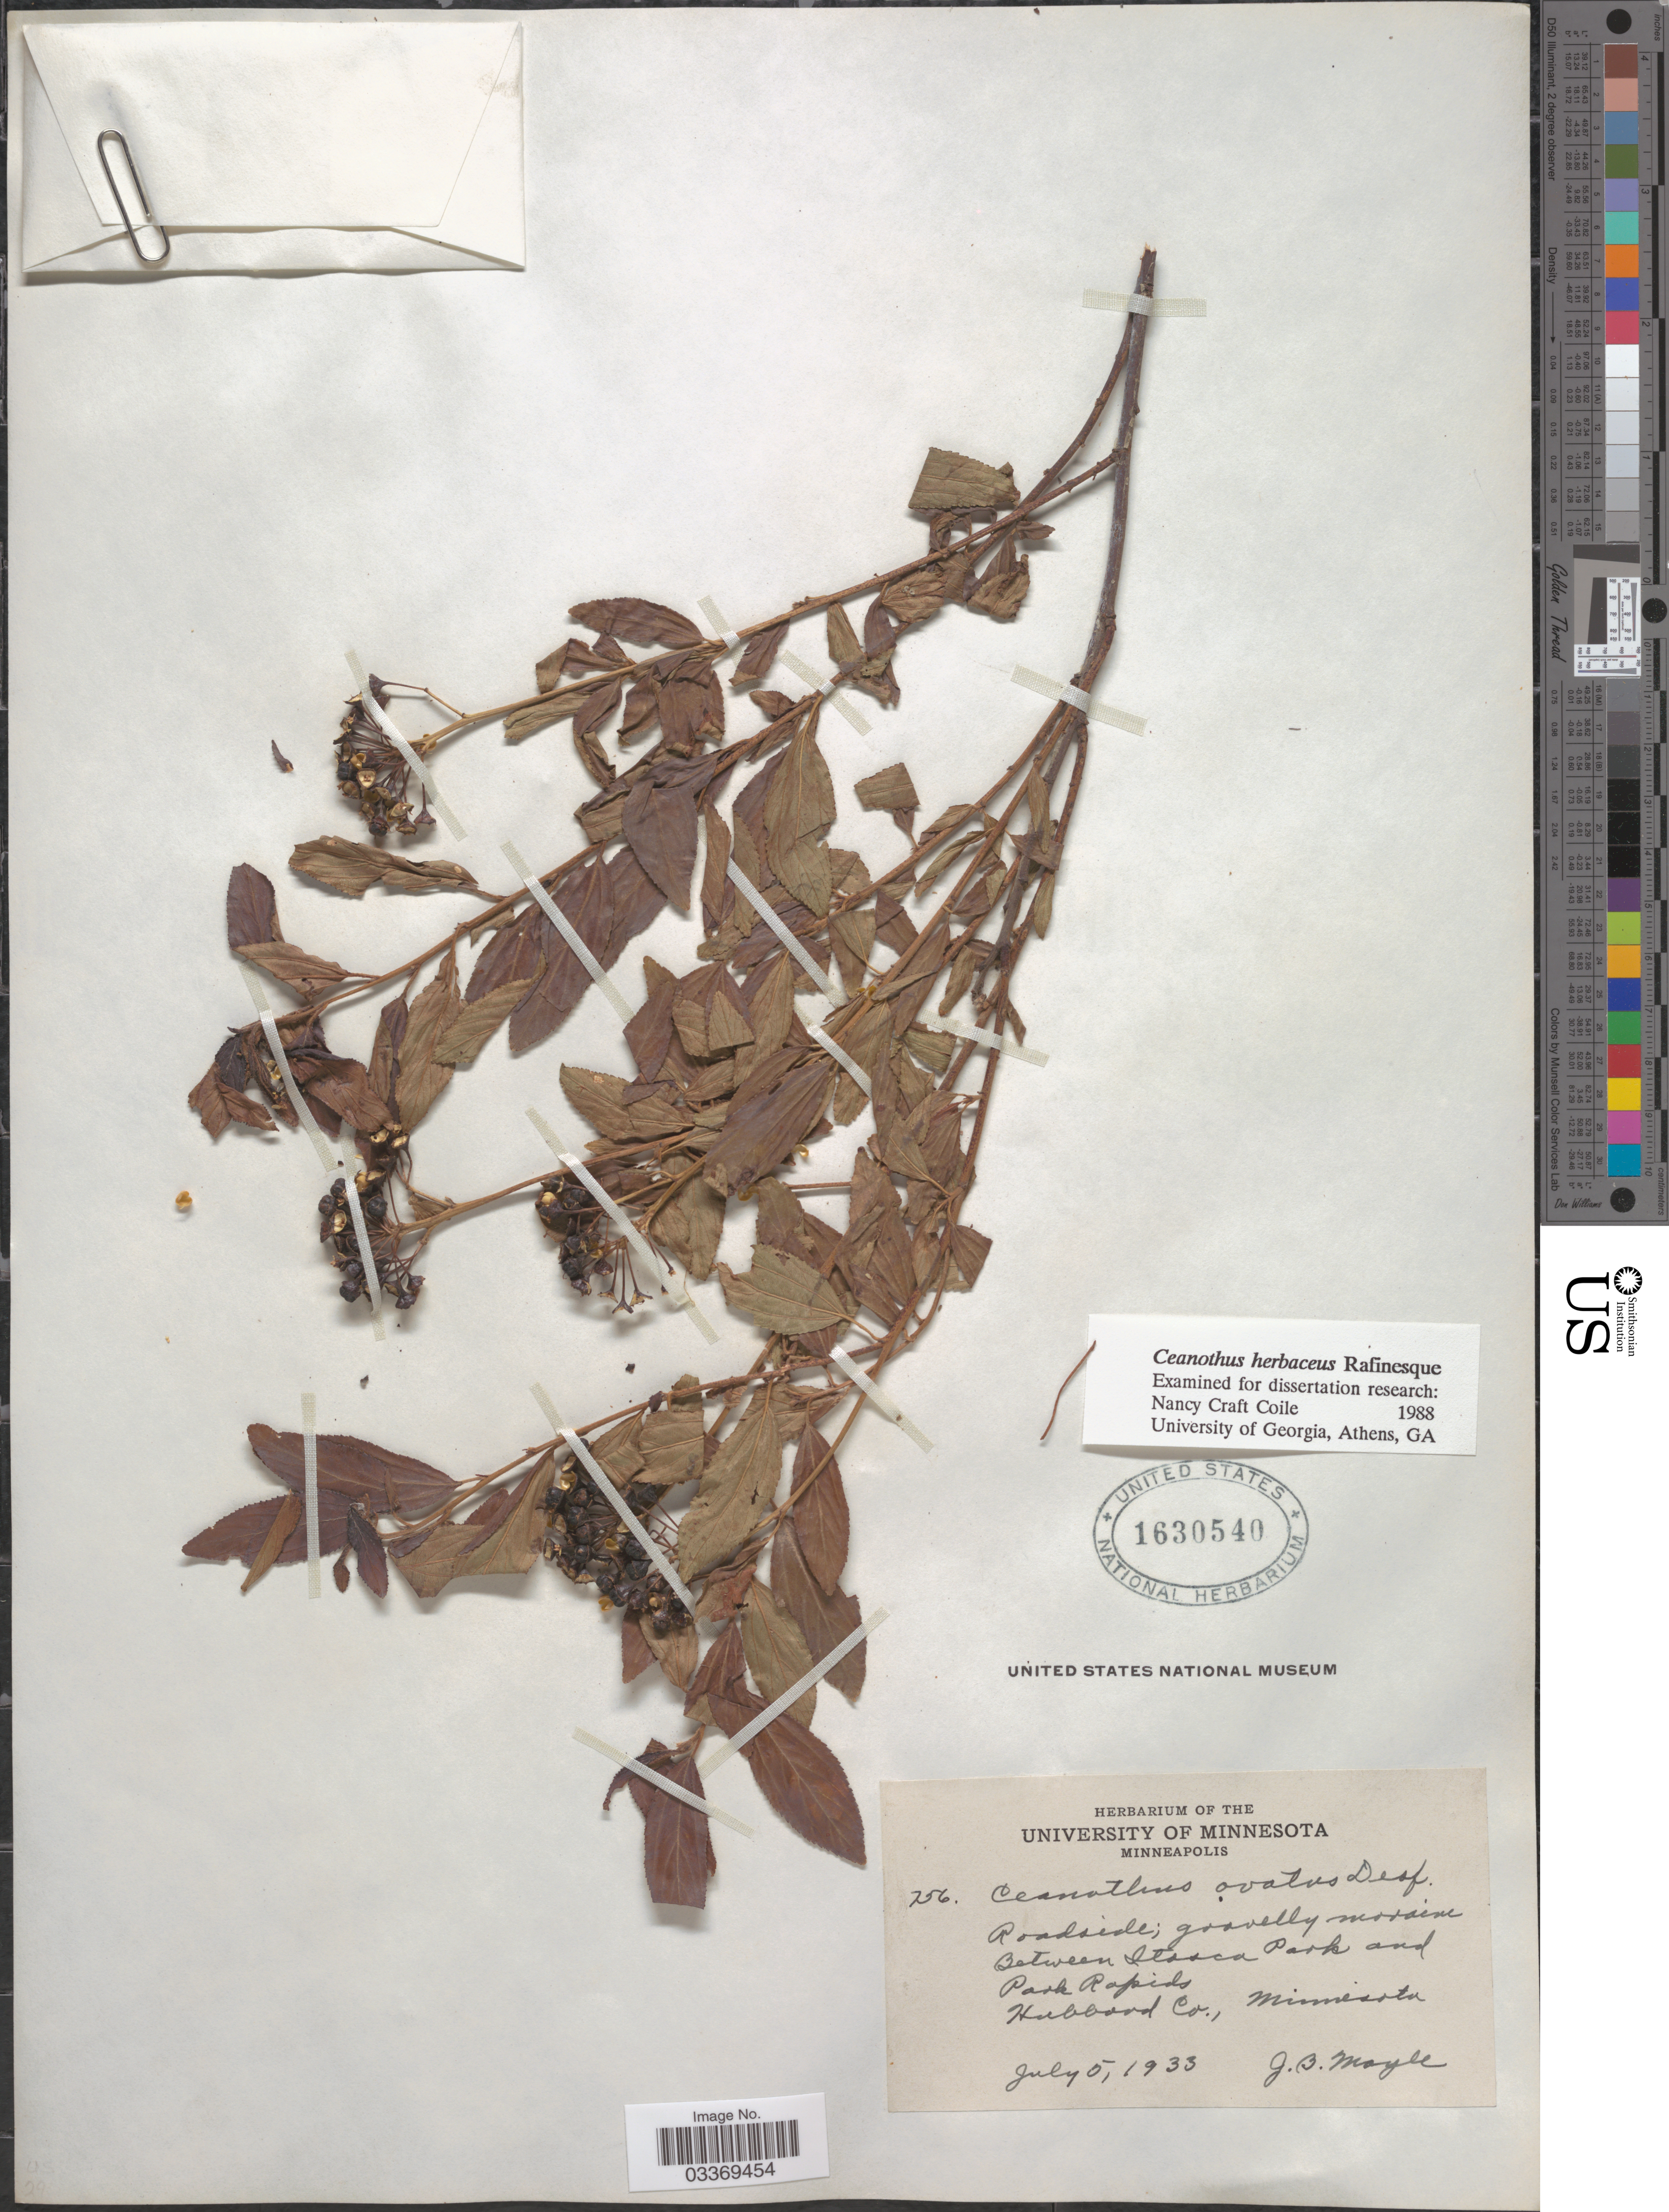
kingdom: Plantae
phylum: Tracheophyta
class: Magnoliopsida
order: Rosales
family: Rhamnaceae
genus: Ceanothus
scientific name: Ceanothus ovatus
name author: Desf.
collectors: J. Moyle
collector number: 756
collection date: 1933-07-05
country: United States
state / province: Minnesota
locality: Between Itasca Park and Park Rapids. Hubbard Co.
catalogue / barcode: US 1630540